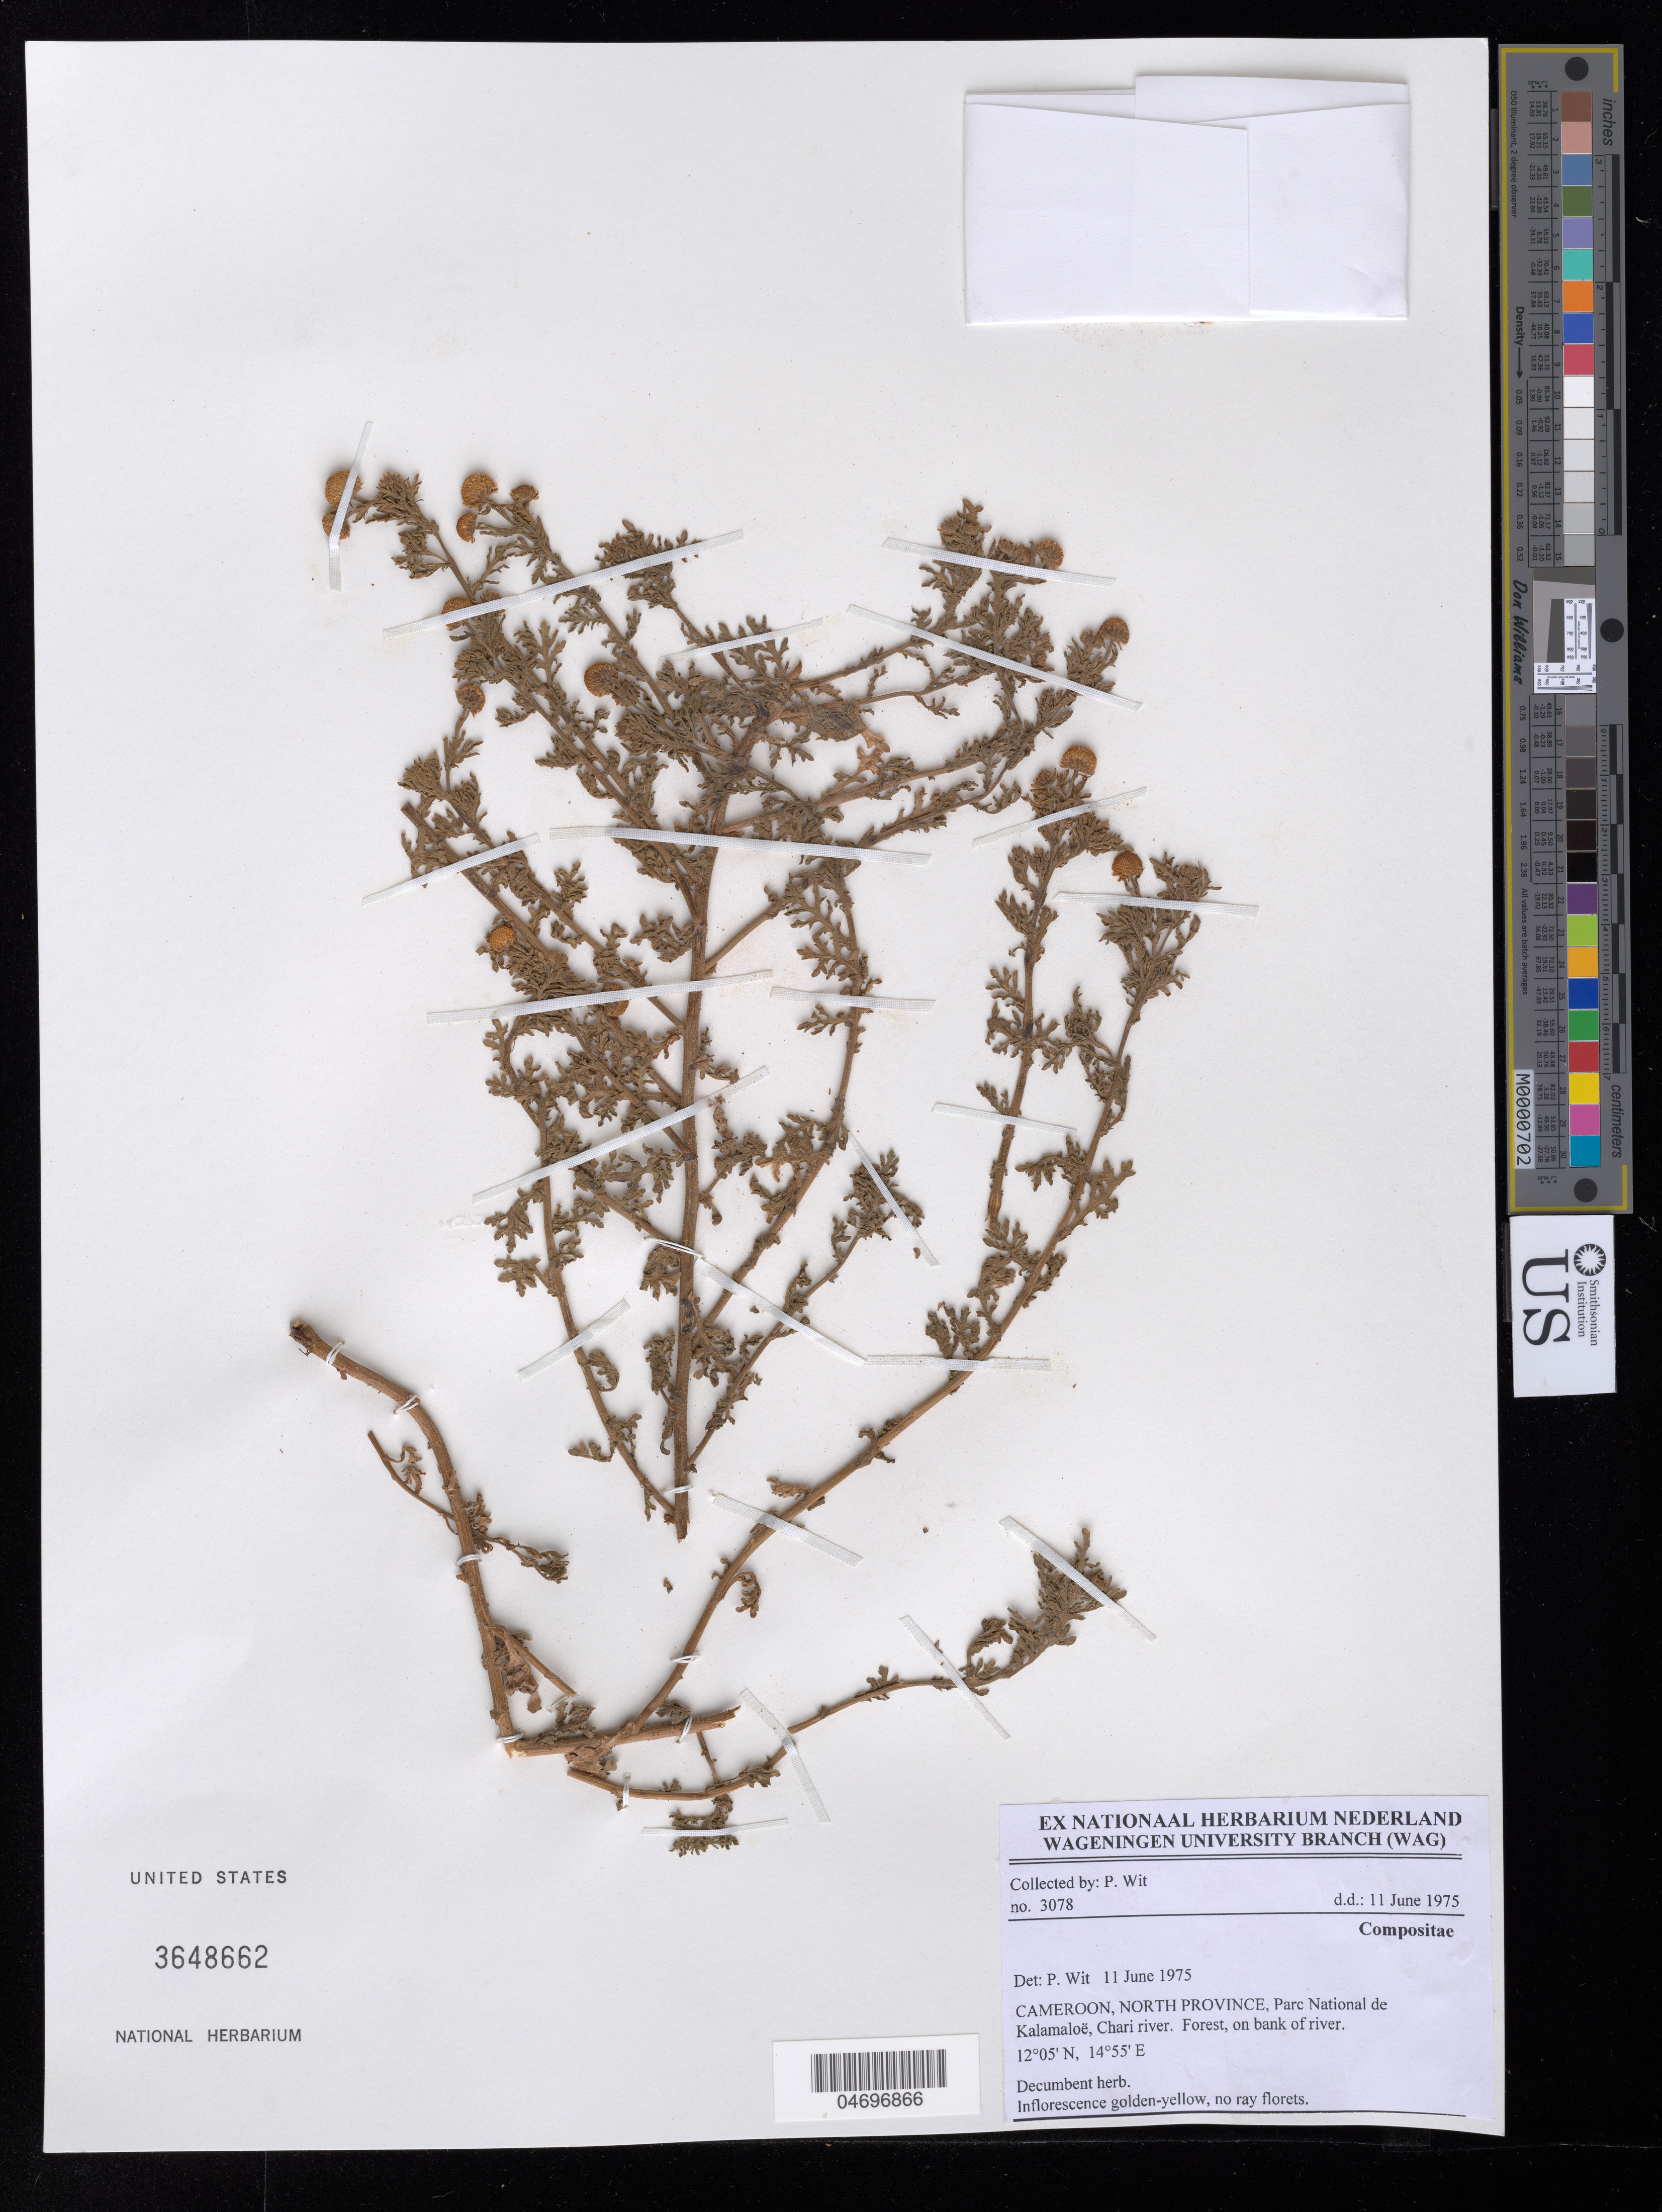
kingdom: Plantae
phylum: Tracheophyta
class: Magnoliopsida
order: Asterales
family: Asteraceae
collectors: P. Wit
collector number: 3078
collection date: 1975-06-11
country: Cameroon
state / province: Nord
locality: Parc national de Kalamalie, Chari River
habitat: Forest, on bank of river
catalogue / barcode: US 3648662